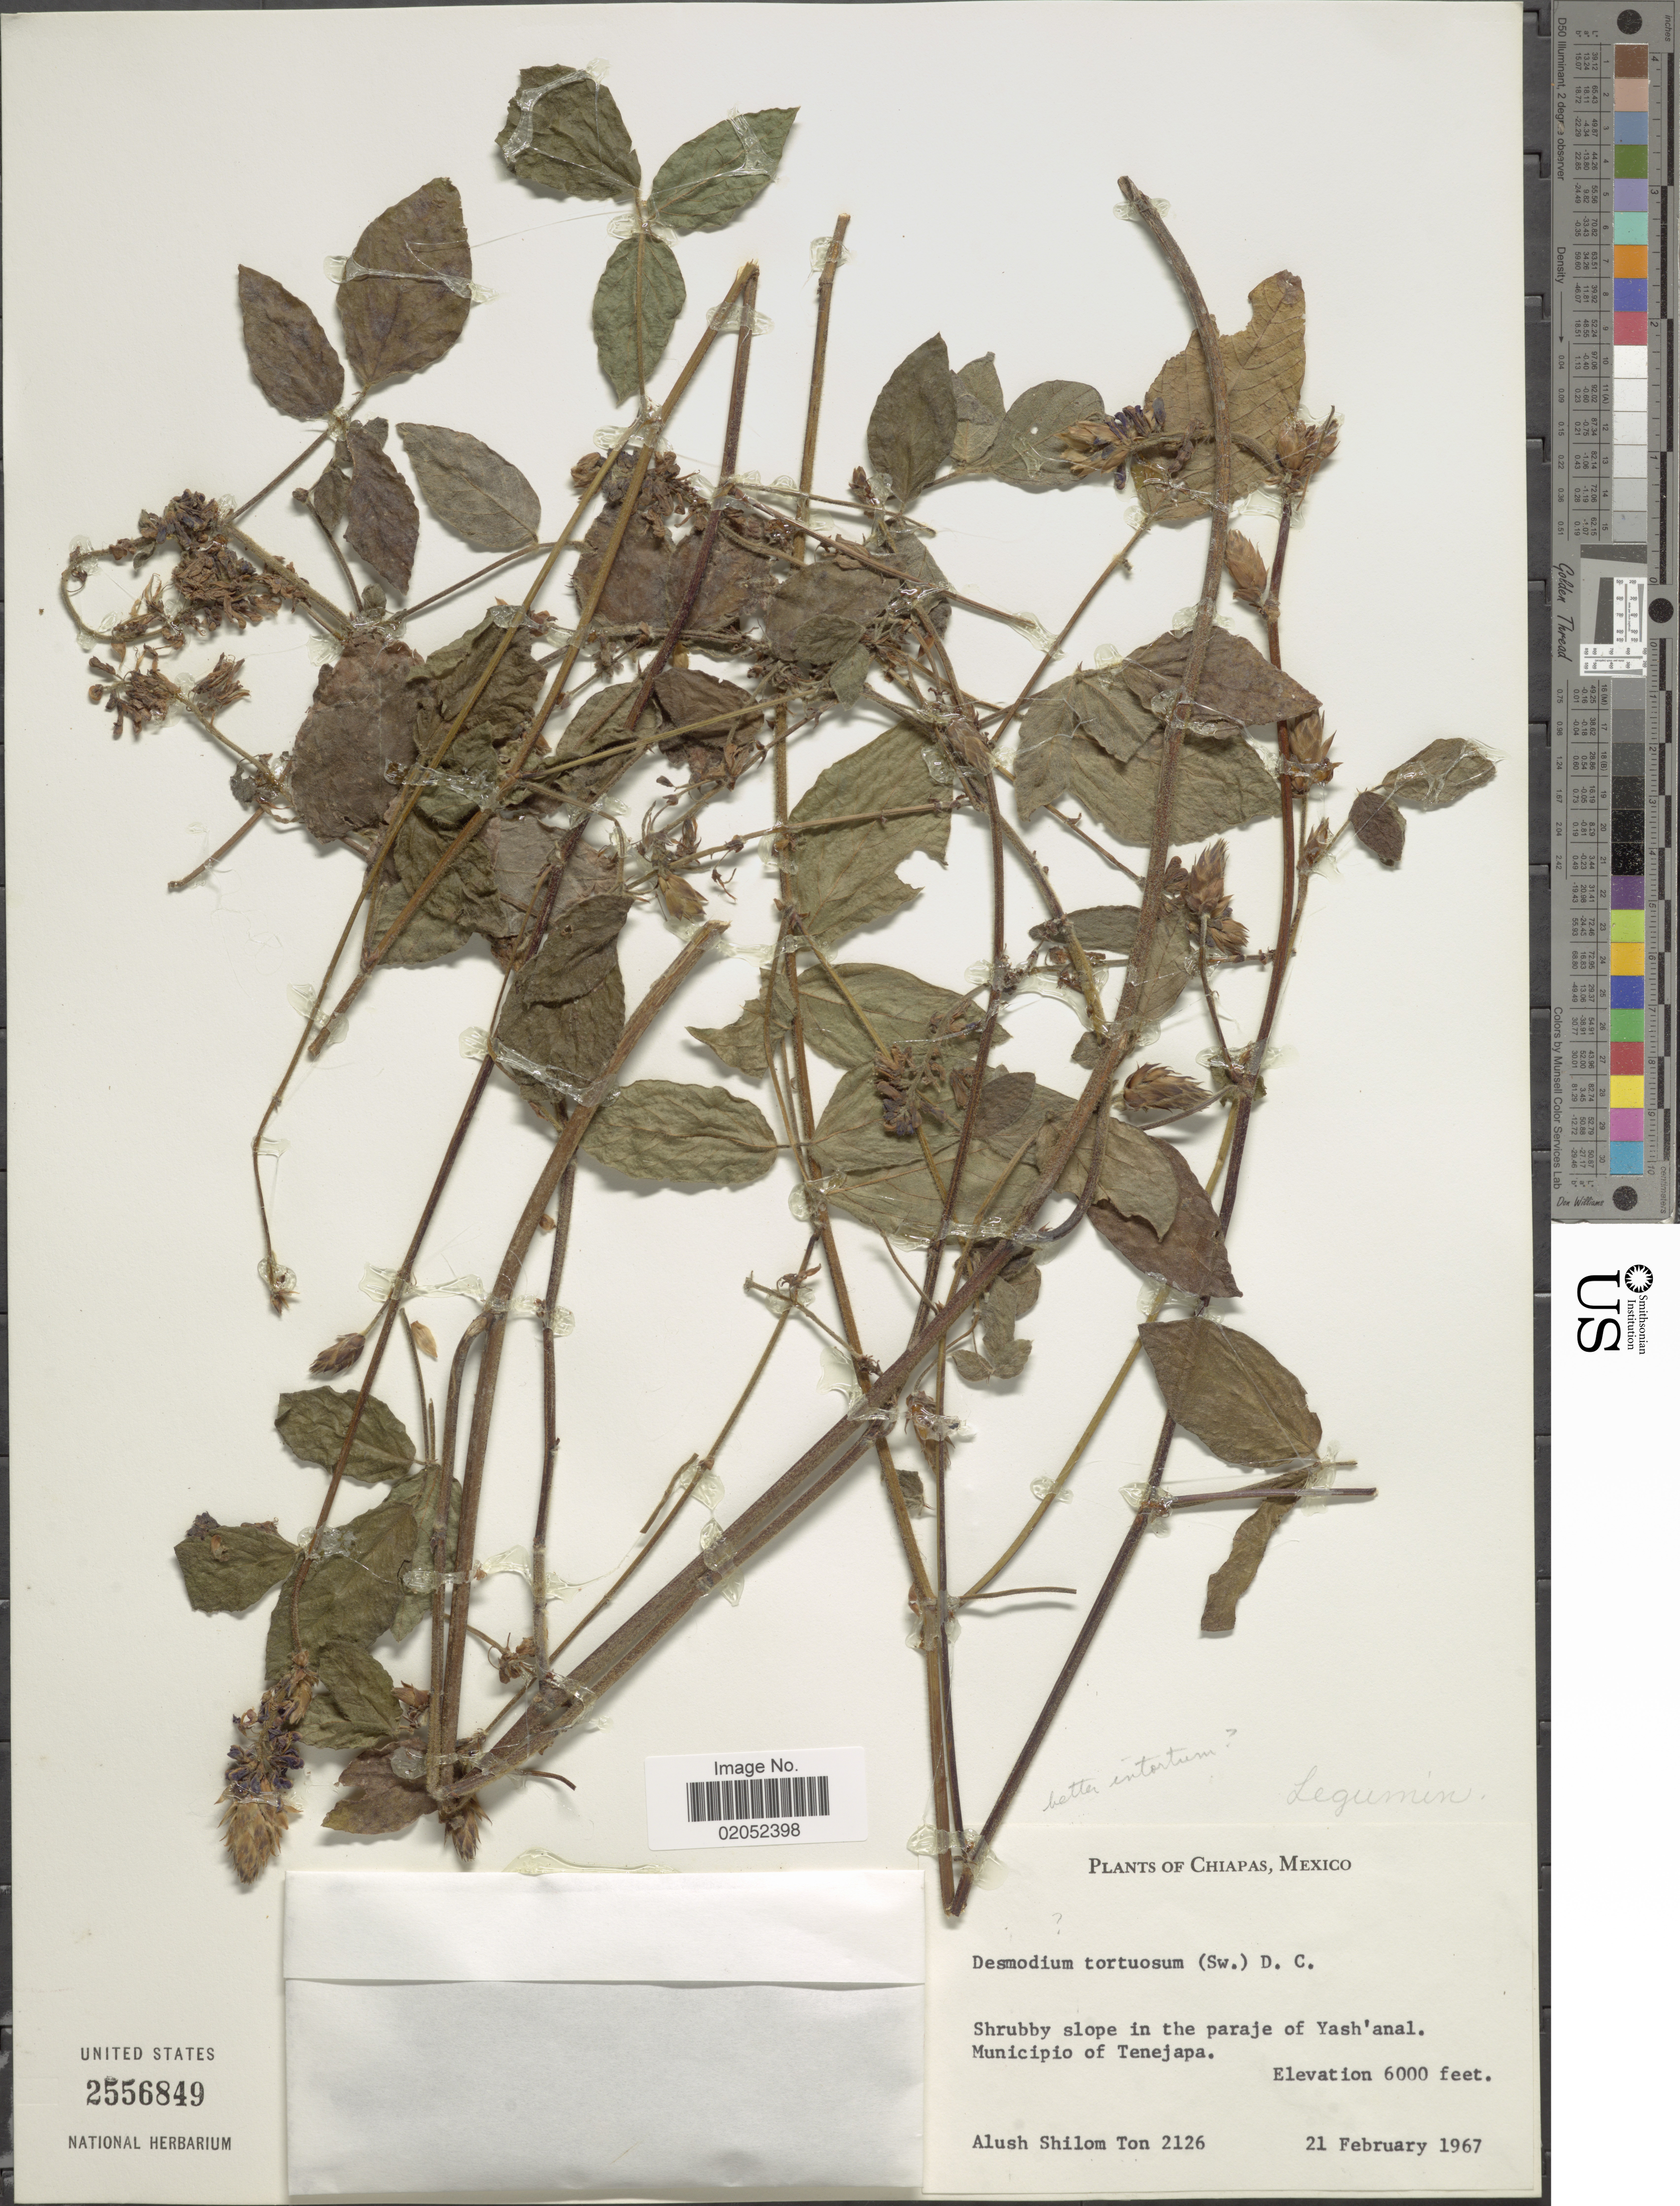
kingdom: Plantae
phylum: Tracheophyta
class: Magnoliopsida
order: Fabales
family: Fabaceae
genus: Desmodium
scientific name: Desmodium intortum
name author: (Mill.) Urb.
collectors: A. S. Ton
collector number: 2126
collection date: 1967-02-21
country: Mexico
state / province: Chiapas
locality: Chiapas, Mexico, Shrubby slope in the paraje of Yash'anal. Municipio of Tenejapa.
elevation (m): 1829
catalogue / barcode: US 2556849